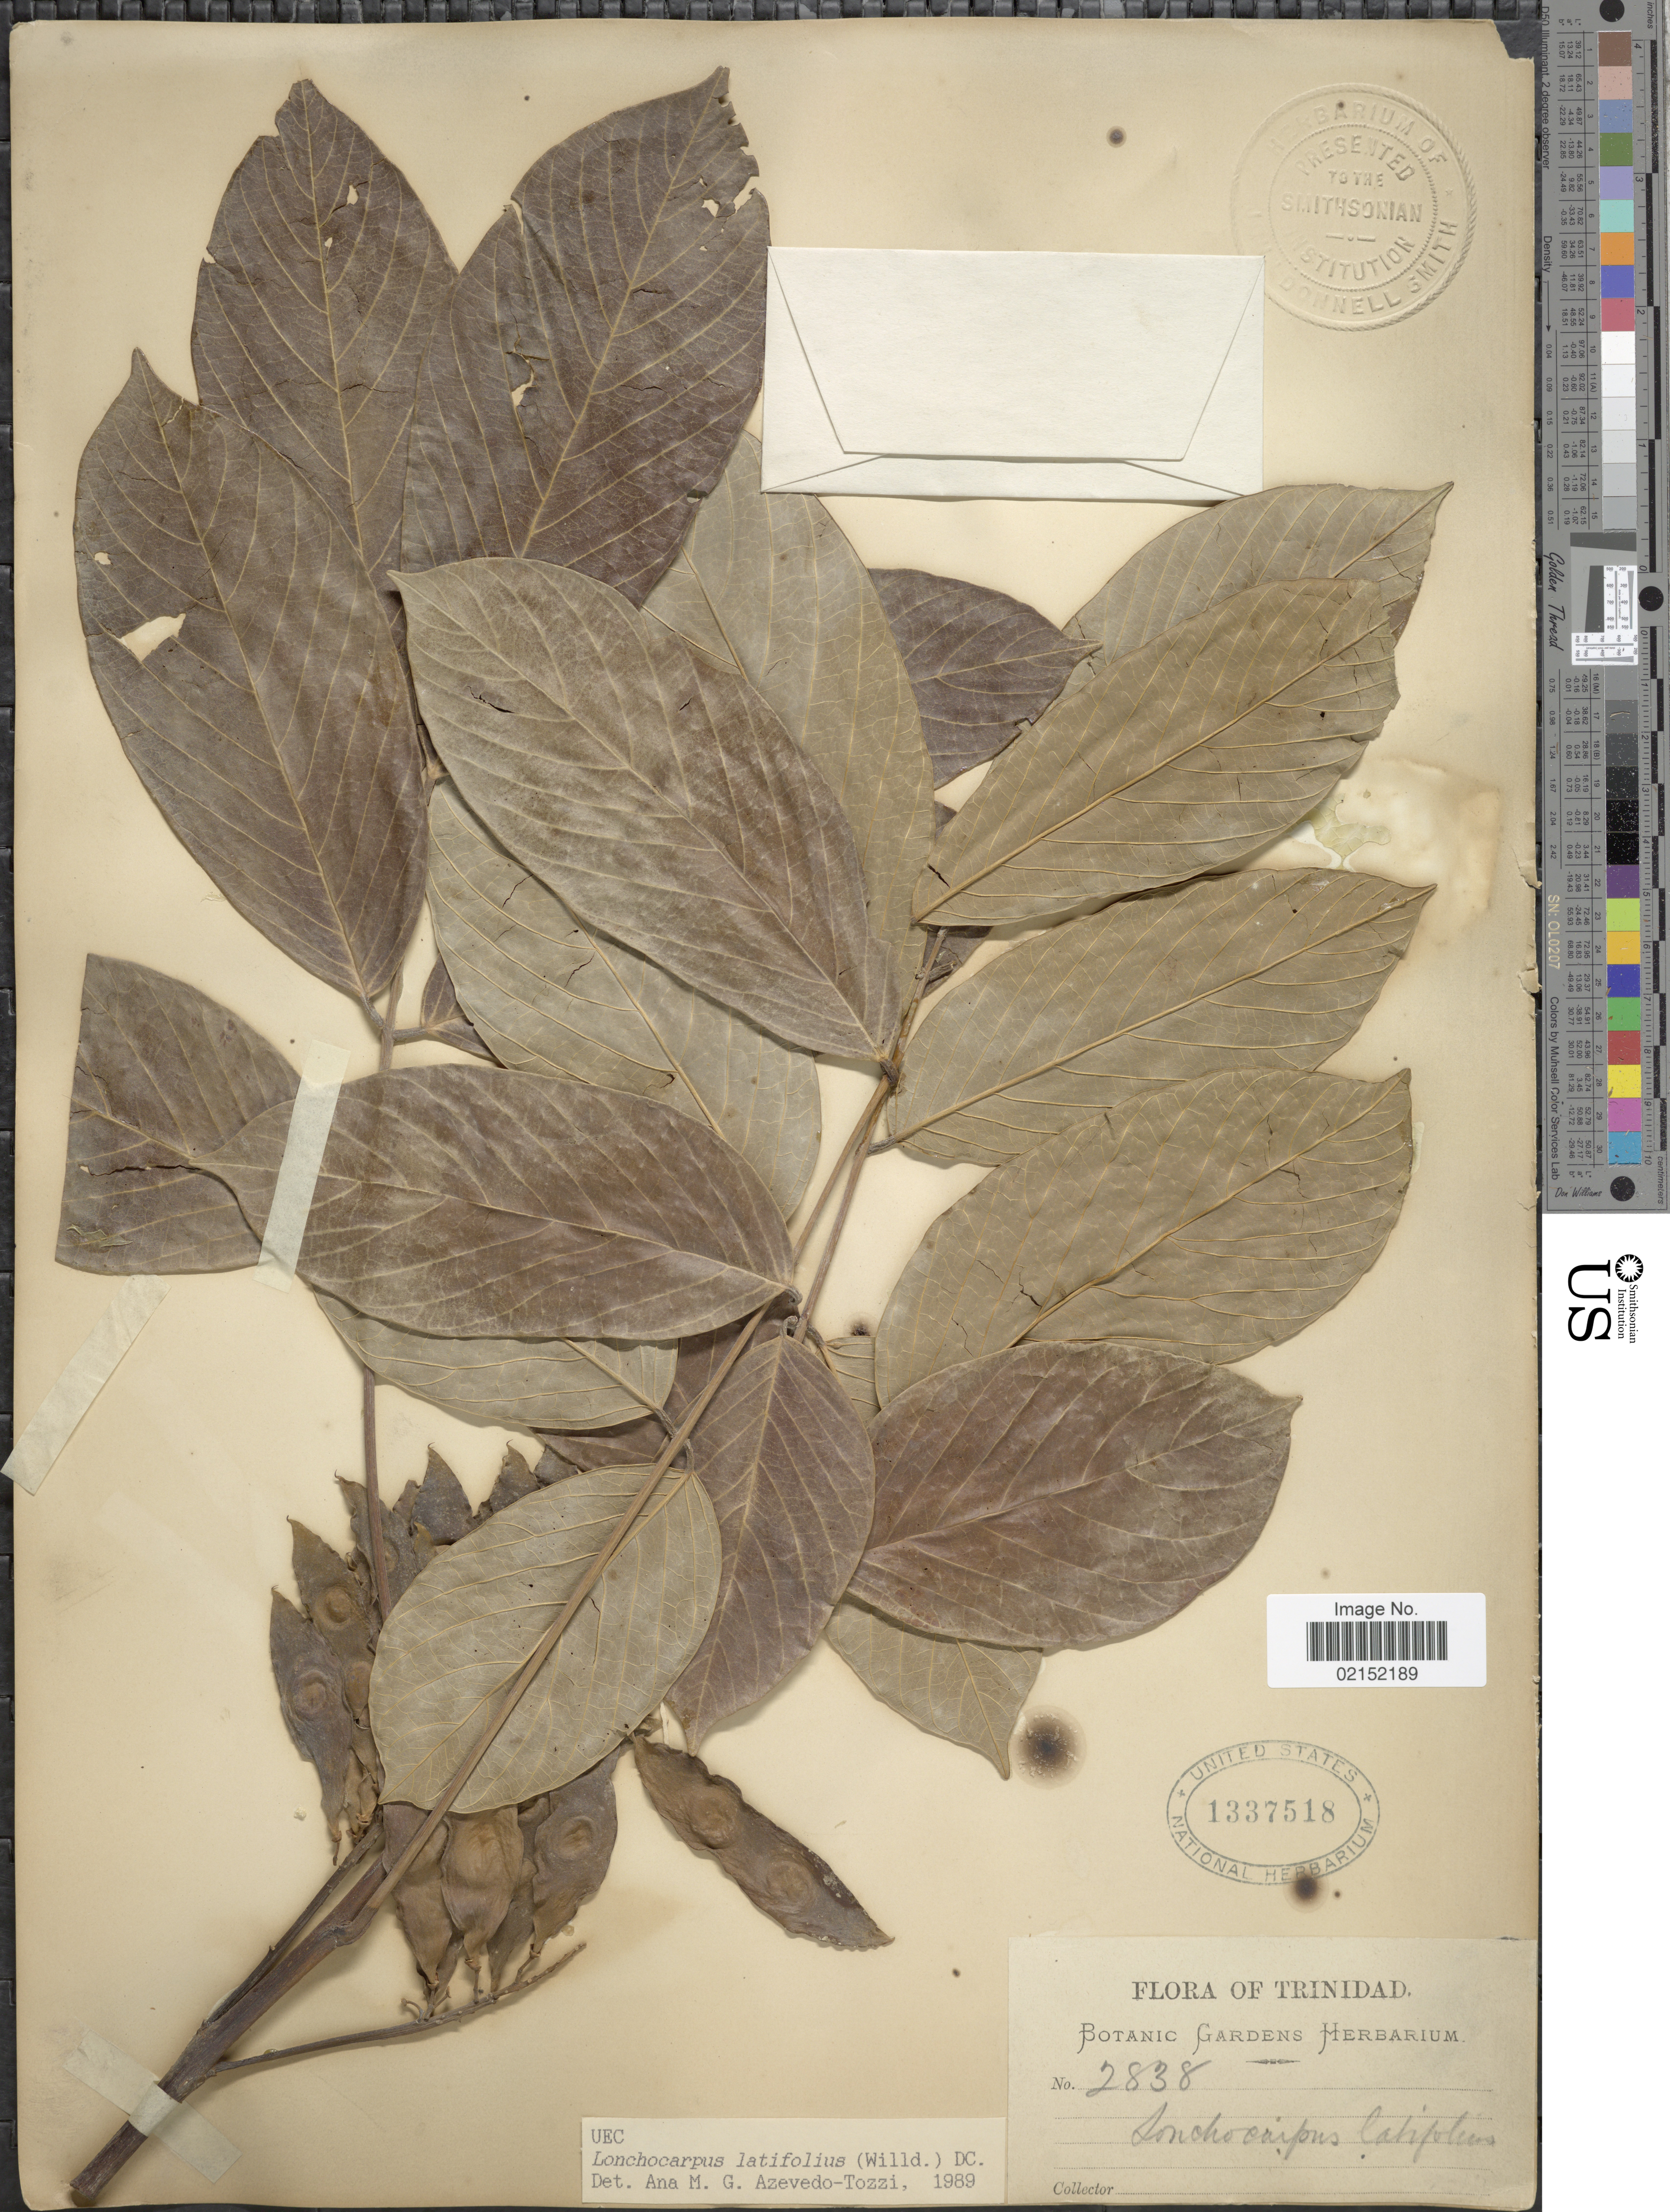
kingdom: Plantae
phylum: Tracheophyta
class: Magnoliopsida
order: Fabales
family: Fabaceae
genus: Lonchocarpus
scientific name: Lonchocarpus latifolius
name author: (Willd.) Kunth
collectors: Botanic Gardens Herbarium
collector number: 2838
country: Trinidad and Tobago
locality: Trinidad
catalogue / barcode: US 1337518